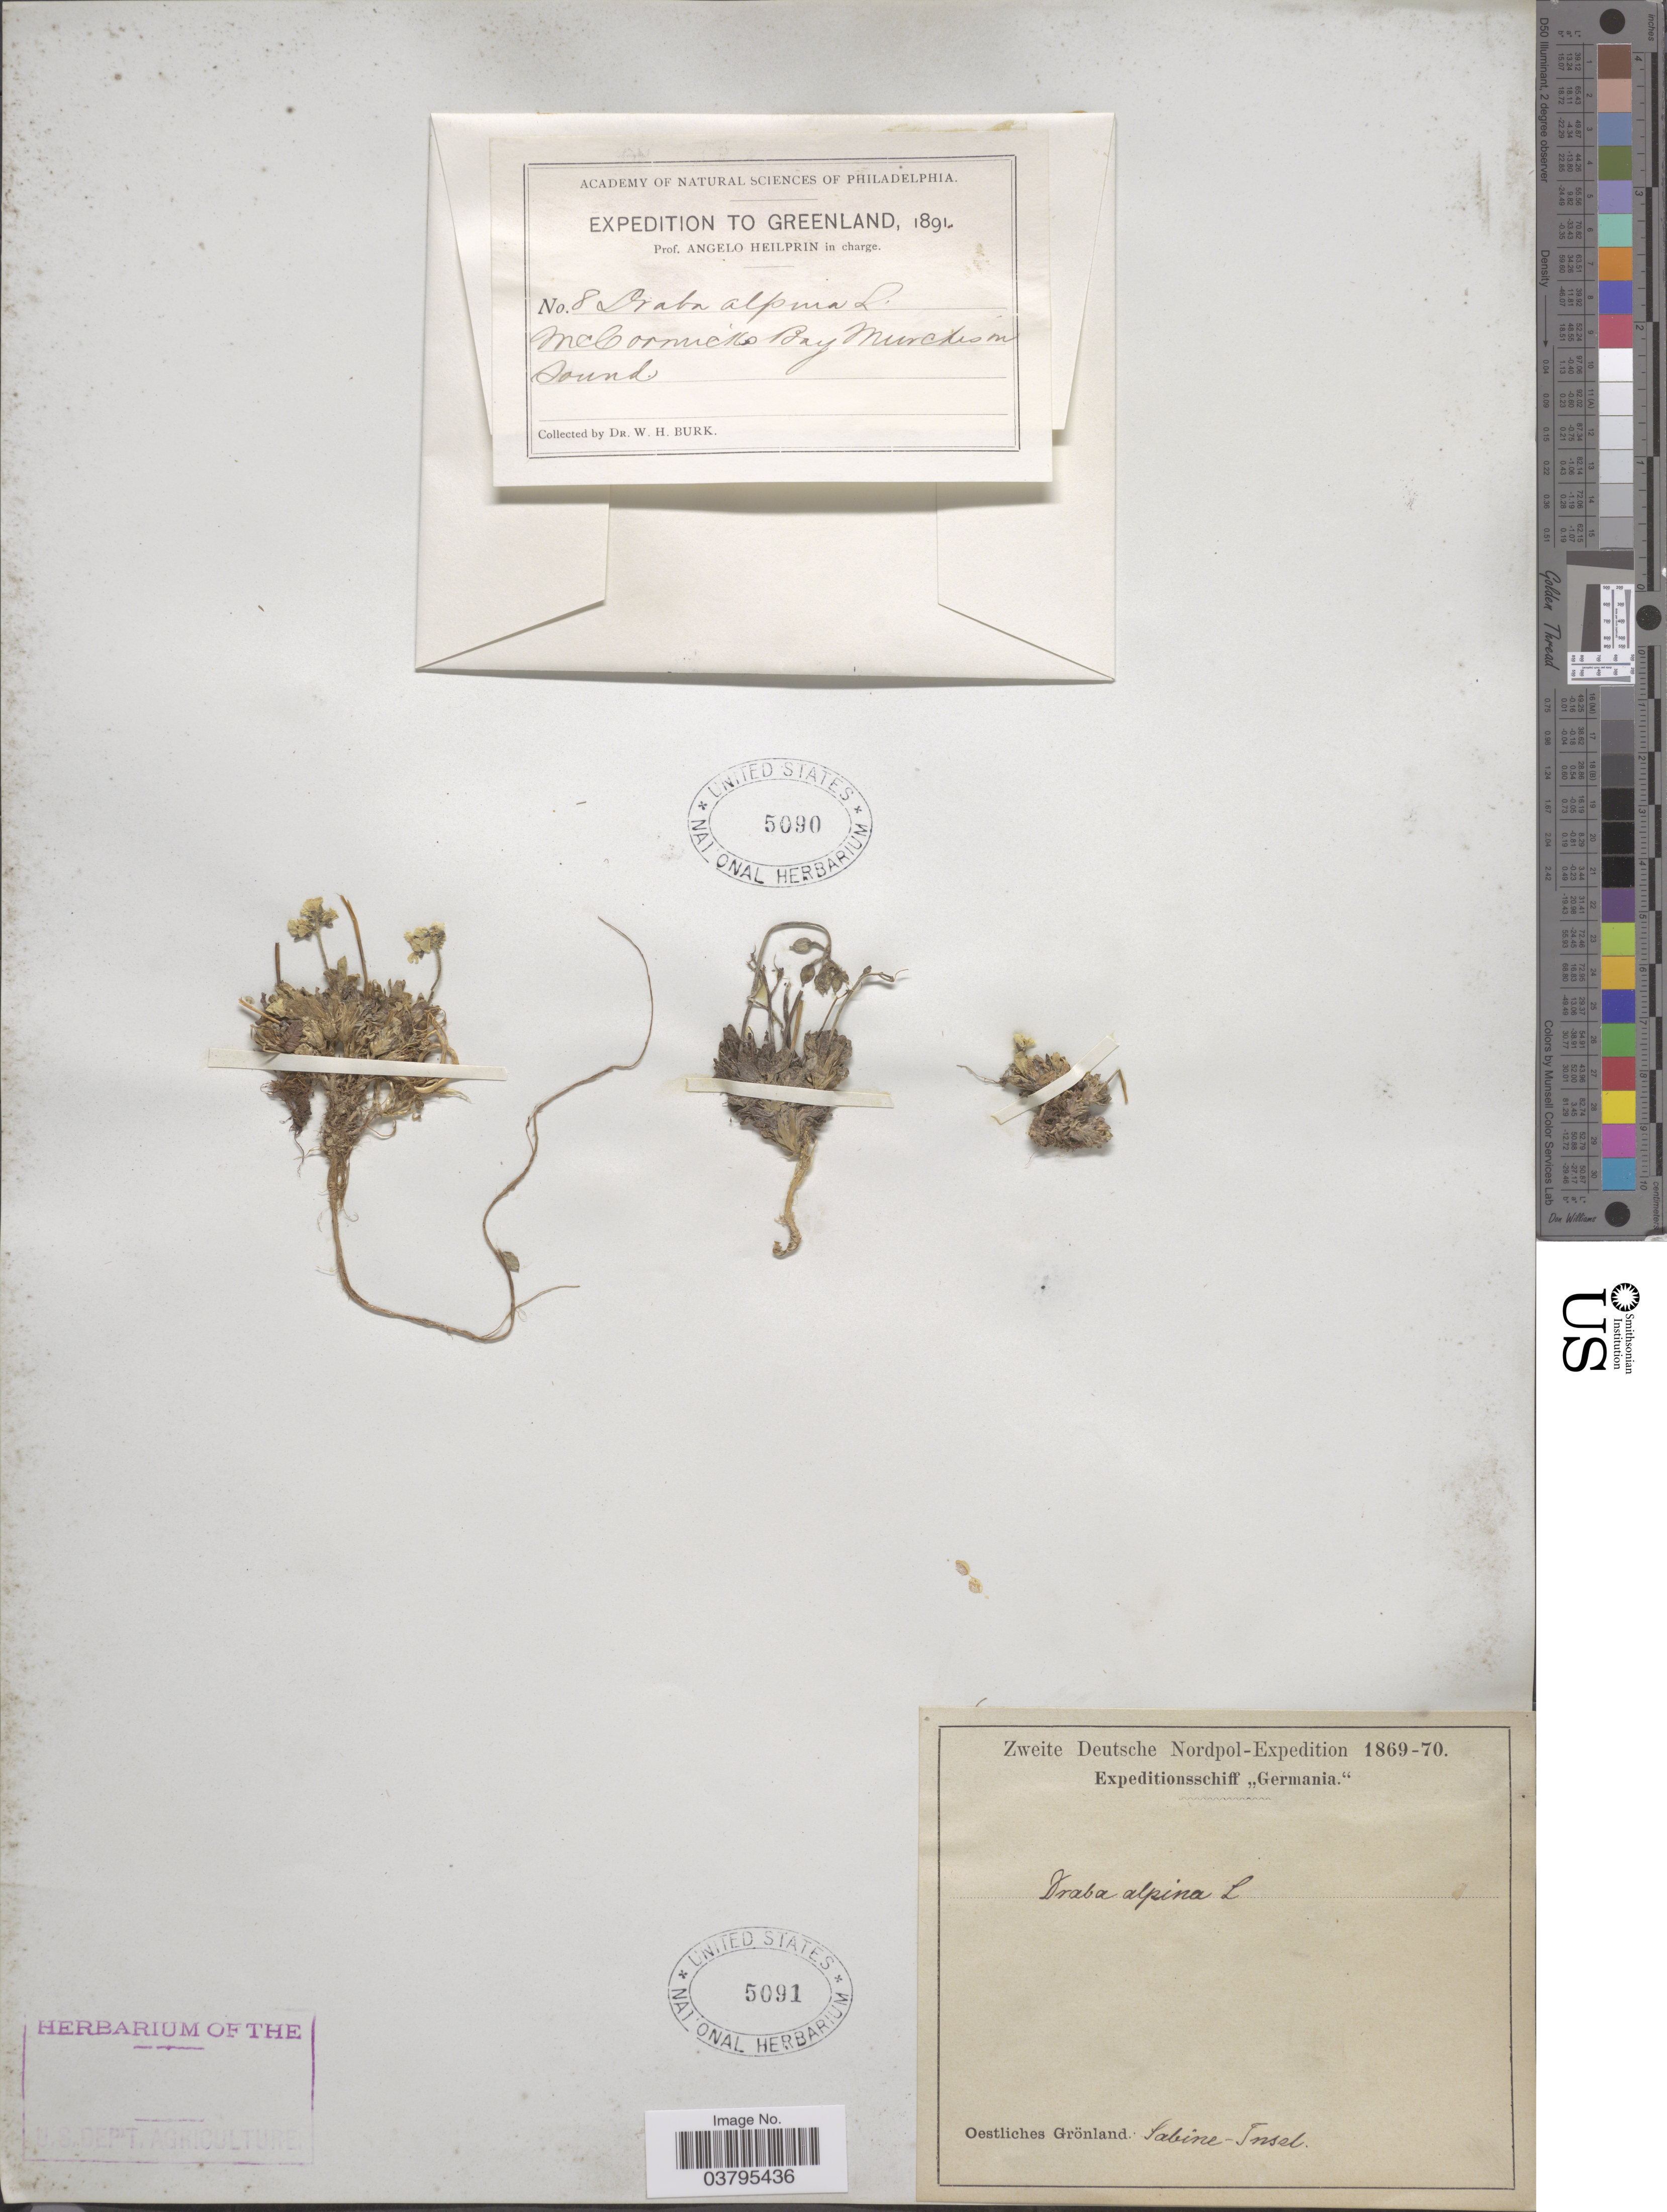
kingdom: Plantae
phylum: Tracheophyta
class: Magnoliopsida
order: Brassicales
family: Brassicaceae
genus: Draba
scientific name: Draba alpina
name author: L.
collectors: W. Burk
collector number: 8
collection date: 1891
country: Greenland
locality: McCormicks Bay Murchison Sound. Oestliches Grönland: Sabine-Insel.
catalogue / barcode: US 5091